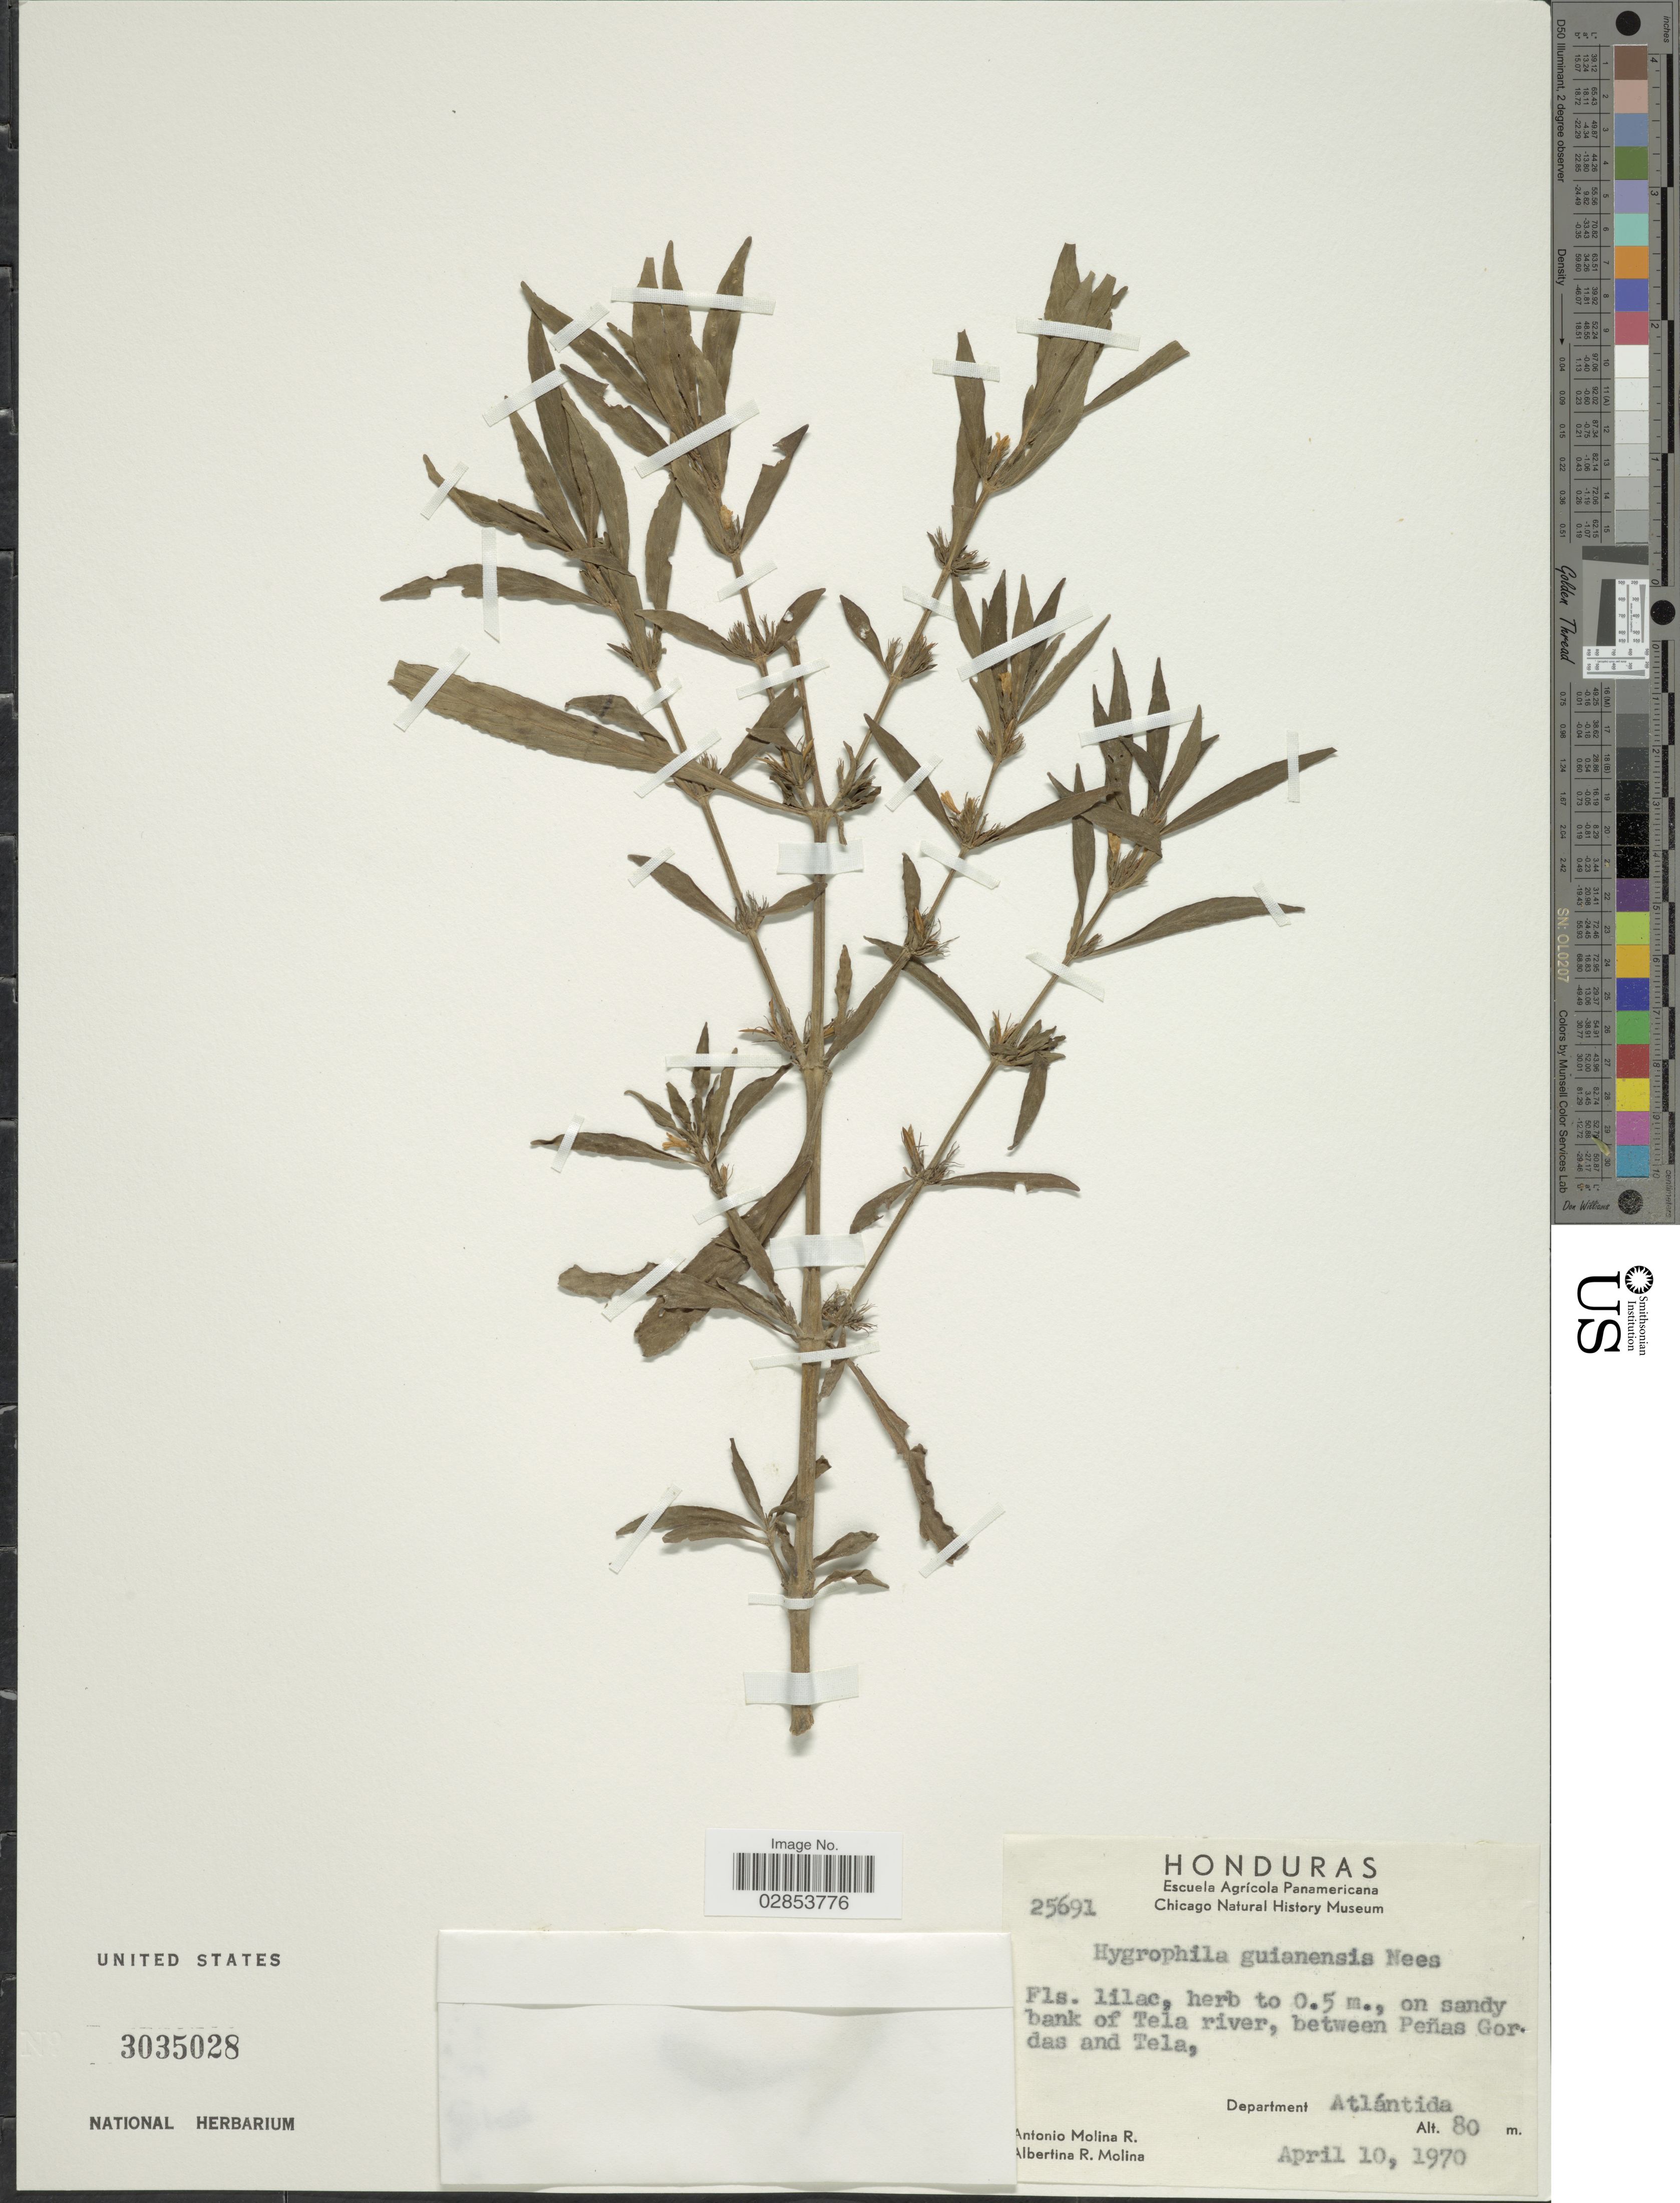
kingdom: Plantae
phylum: Tracheophyta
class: Magnoliopsida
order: Lamiales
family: Acanthaceae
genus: Hygrophila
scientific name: Hygrophila costata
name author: Nees & T. Nees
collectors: A. Molina R. & A. R. Molina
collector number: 25691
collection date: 1970-04-10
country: Honduras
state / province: Atlántida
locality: On sandy bank of Tela river, between Peñas Gordas and Tela, Department Atlántida.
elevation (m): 80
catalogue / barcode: US 3035028